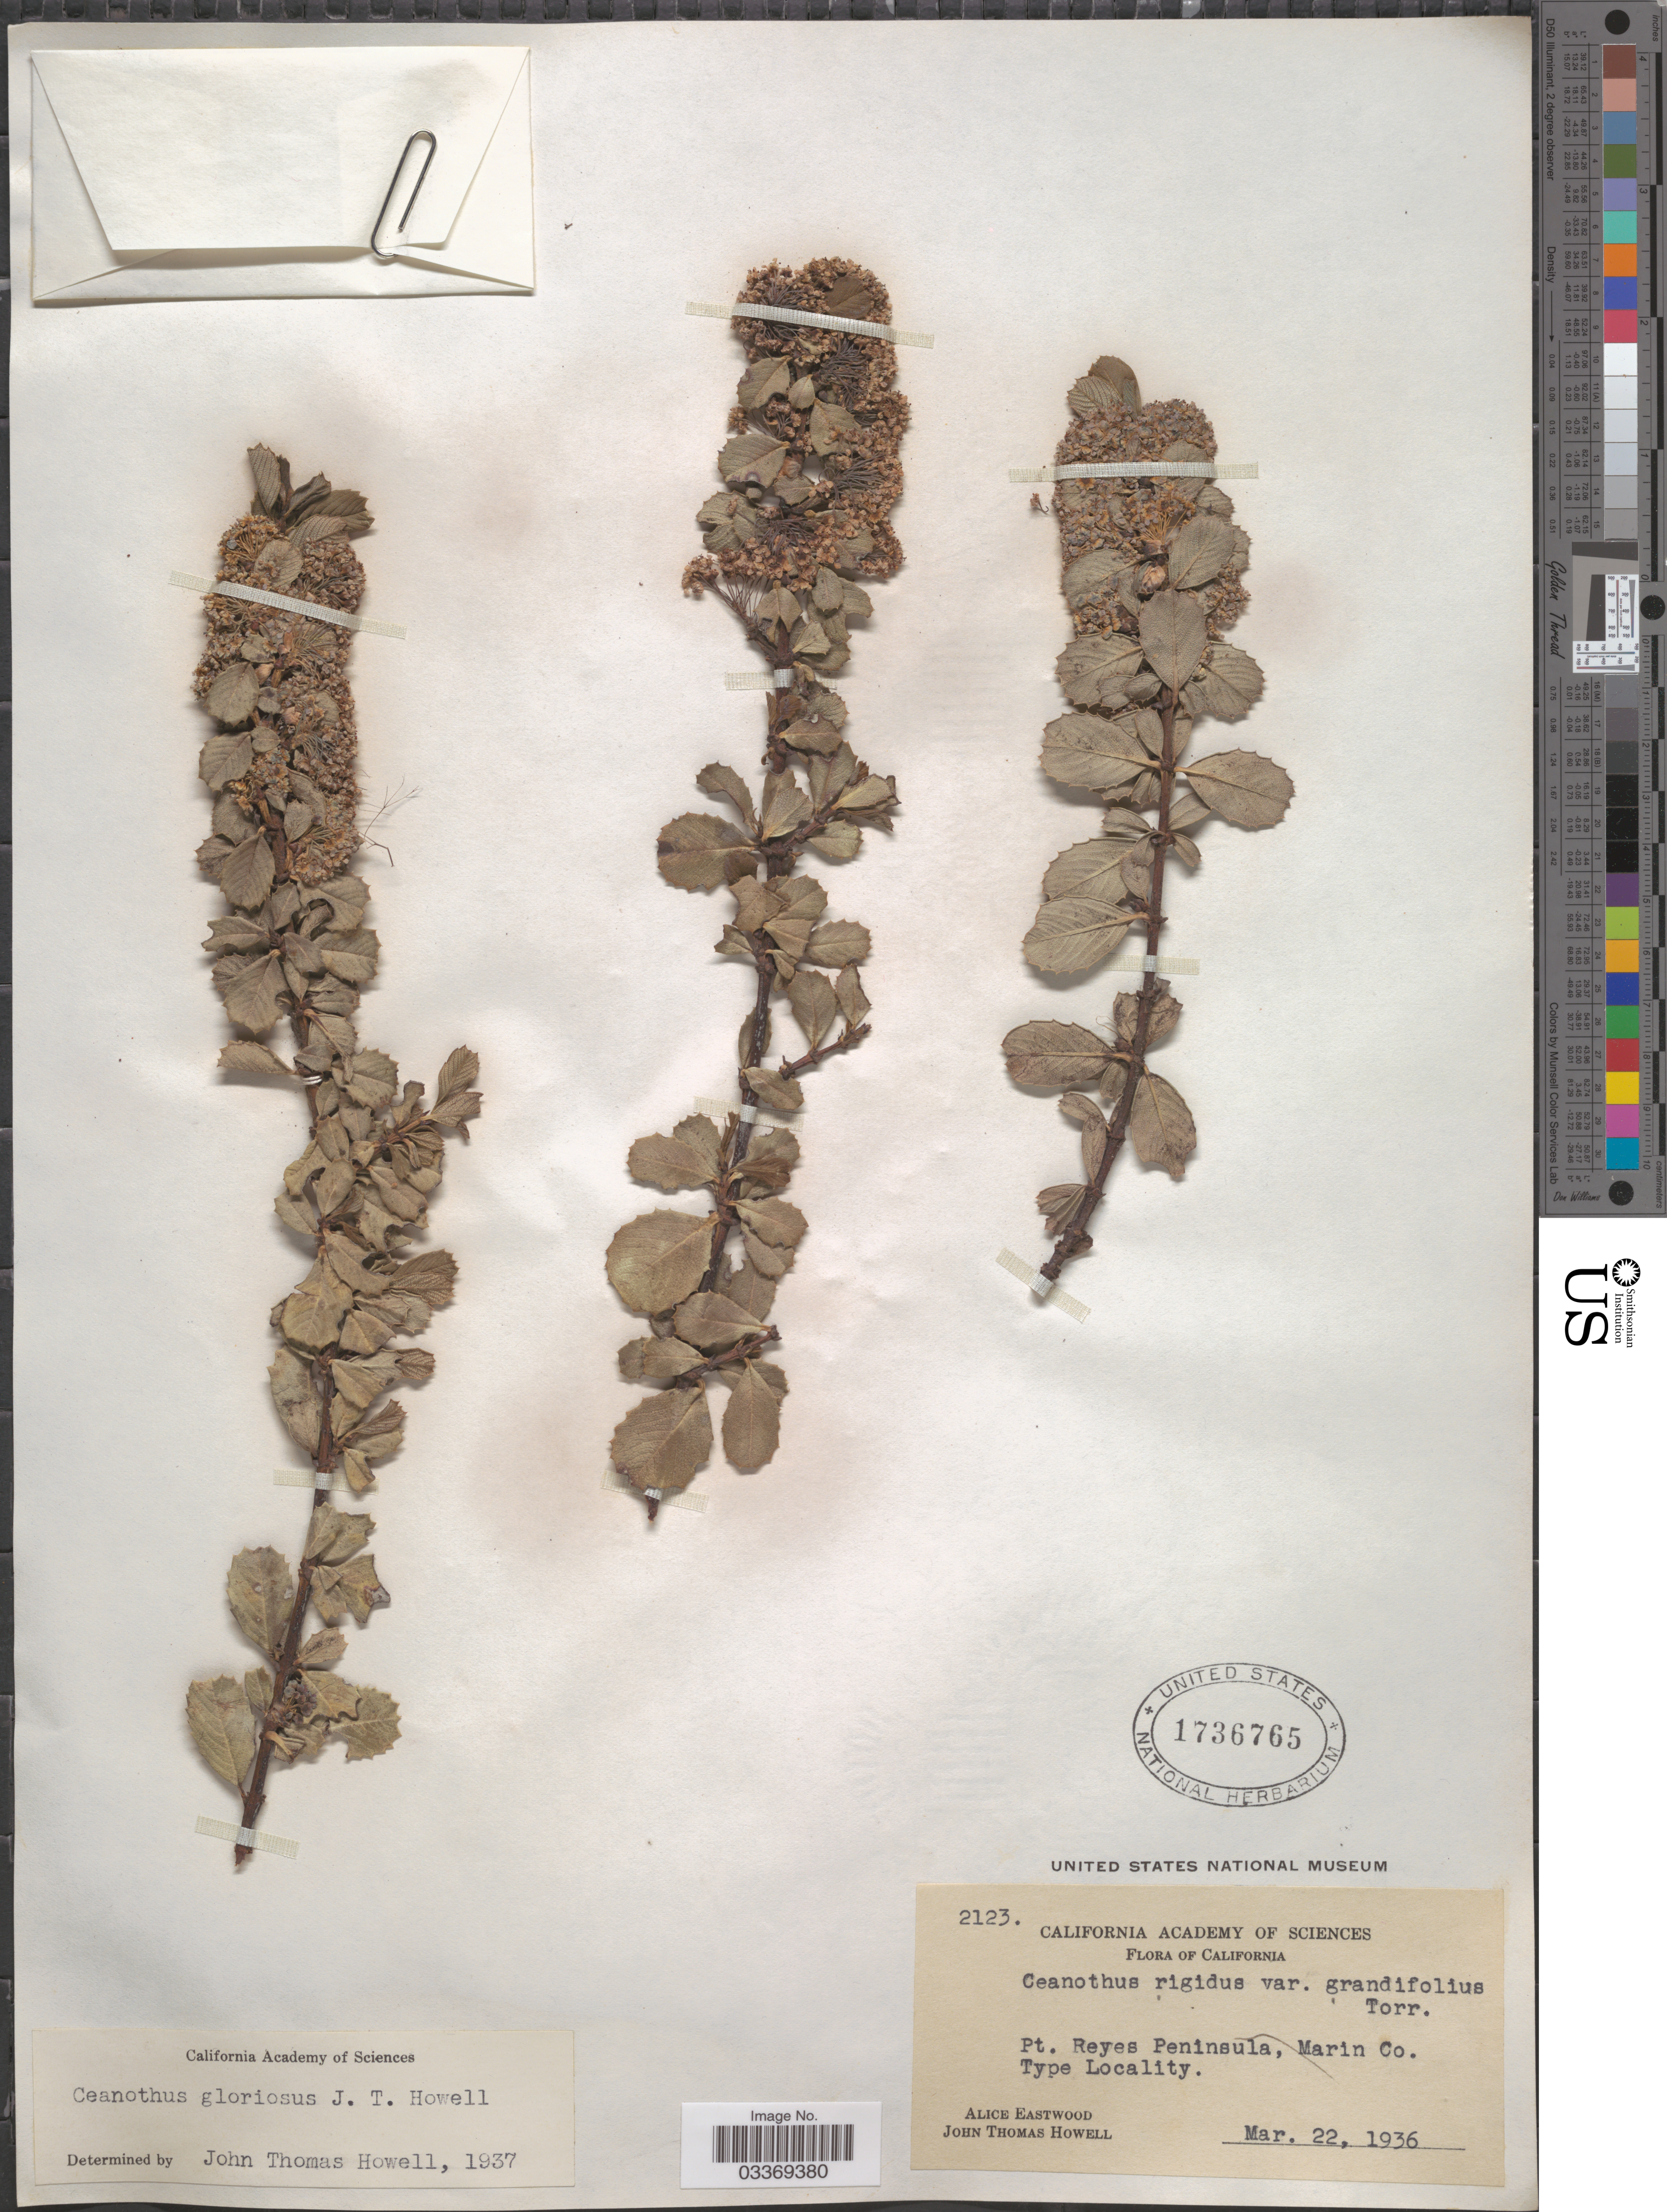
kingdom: Plantae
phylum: Tracheophyta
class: Magnoliopsida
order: Rosales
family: Rhamnaceae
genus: Ceanothus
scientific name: Ceanothus gloriosus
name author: J.T. Howell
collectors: A. Eastwood & J. T. Howell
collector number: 2123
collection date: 1936-03-22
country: United States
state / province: California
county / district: Marin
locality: Pt. Reyes Peninsula, Marin Co.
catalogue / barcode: US 1736765